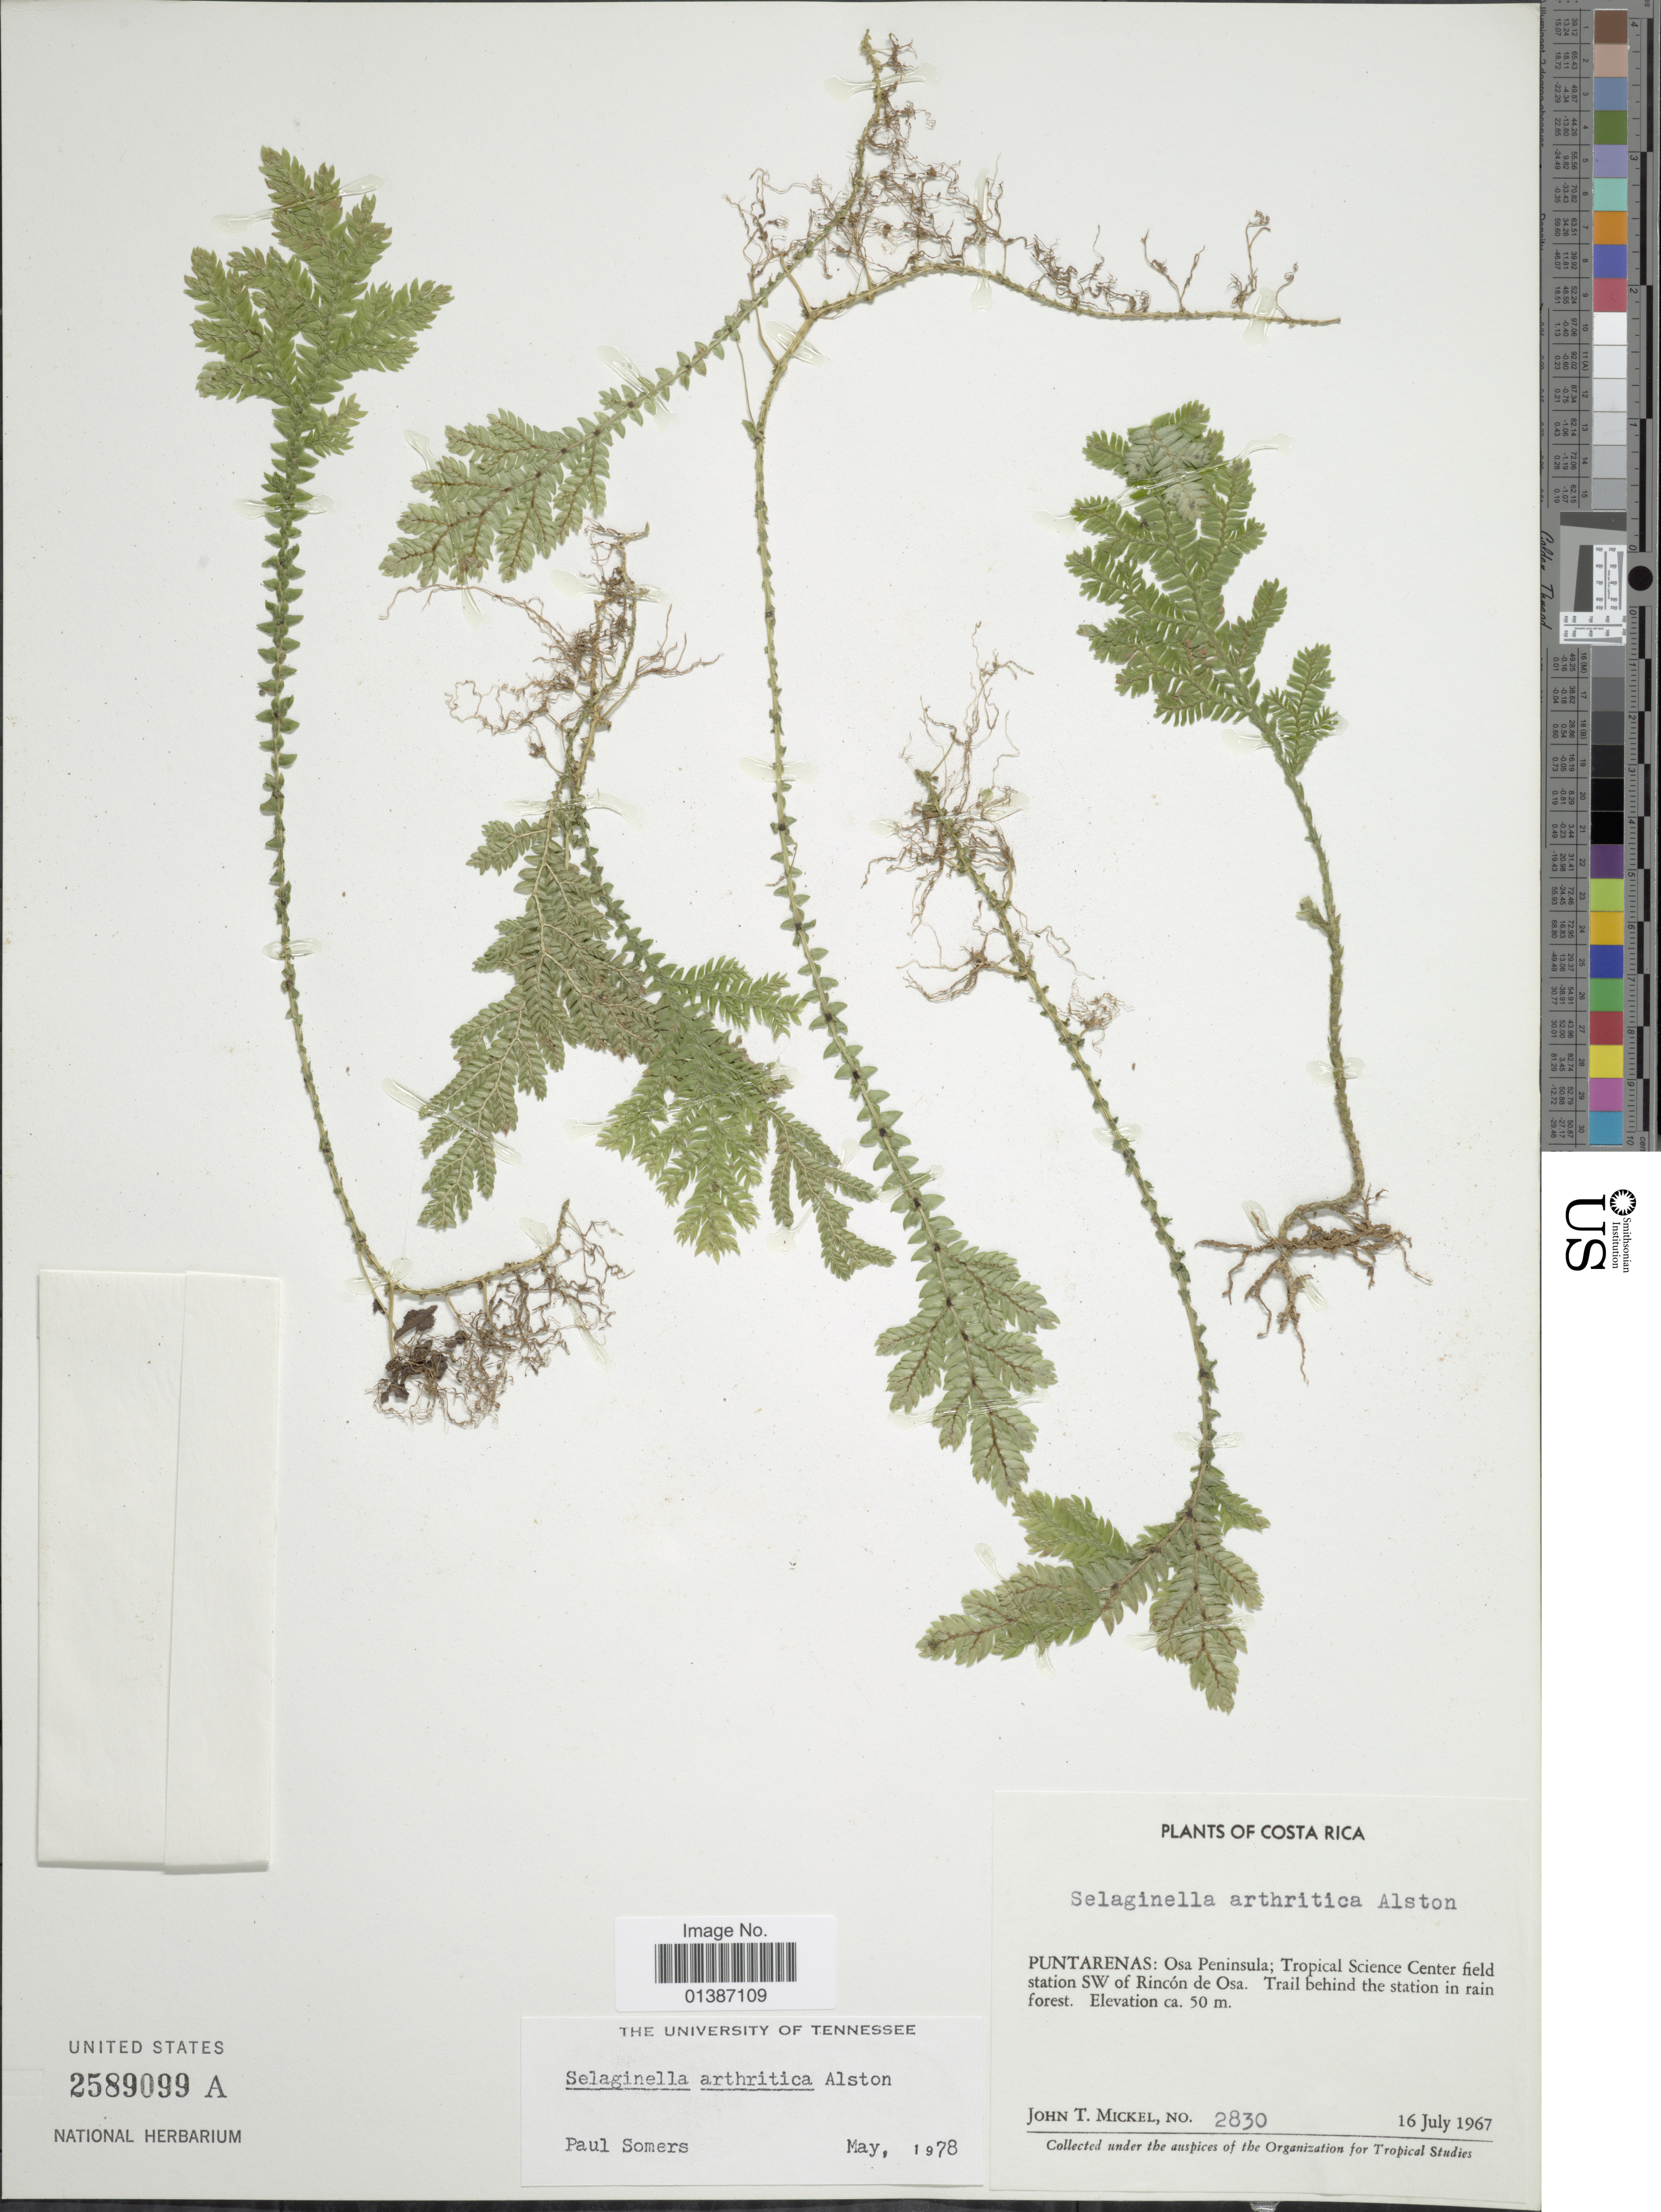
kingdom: Plantae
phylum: Tracheophyta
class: Lycopodiopsida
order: Selaginellales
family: Selaginellaceae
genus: Selaginella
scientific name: Selaginella arthritica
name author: Alston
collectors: J. T. Mickel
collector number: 2830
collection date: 1967-07-16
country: Costa Rica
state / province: Puntarenas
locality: Puntarenas: Osa Peninsula; Tropical Science Center field station SW of Rincón de Osa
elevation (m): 50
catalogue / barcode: US 2589099A